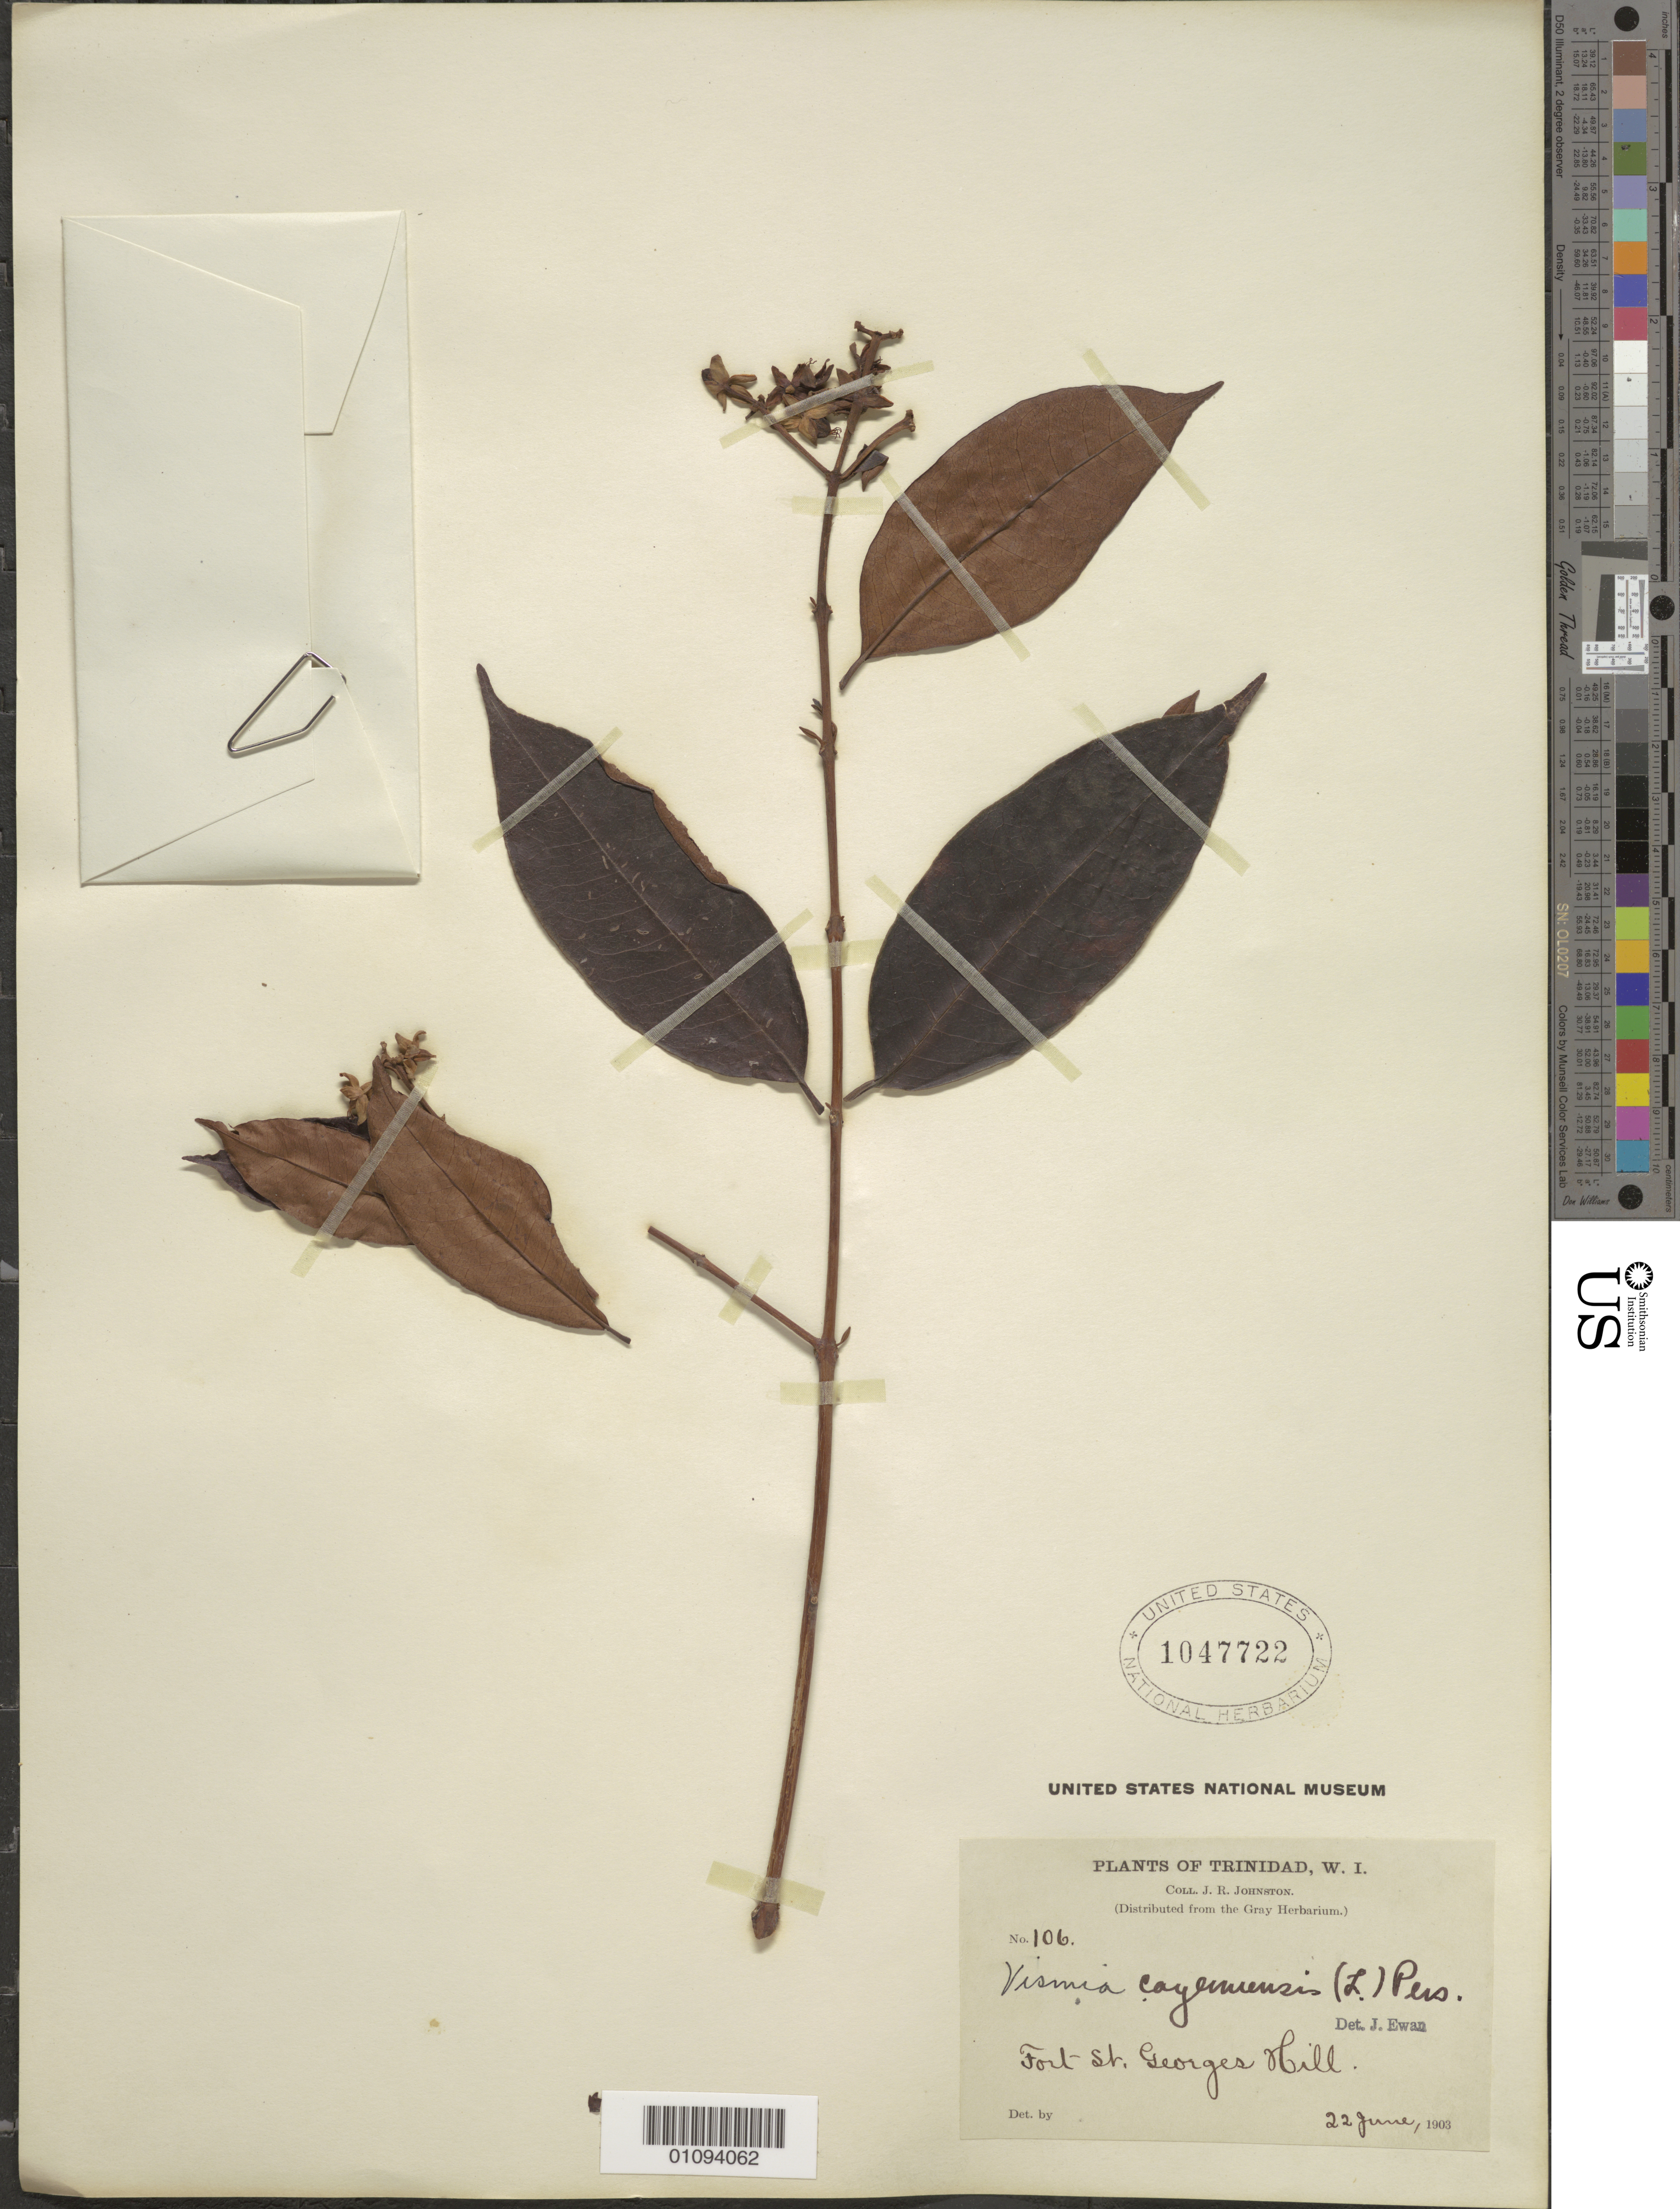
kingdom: Plantae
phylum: Tracheophyta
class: Magnoliopsida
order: Malpighiales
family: Hypericaceae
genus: Vismia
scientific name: Vismia cayennensis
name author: (Jacq.) Pers.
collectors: J. Johnston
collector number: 106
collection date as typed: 22 Jun 1903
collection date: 1903-06-22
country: Trinidad and Tobago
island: Trinidad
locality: Fort St. Georges Hill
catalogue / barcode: US 1047722